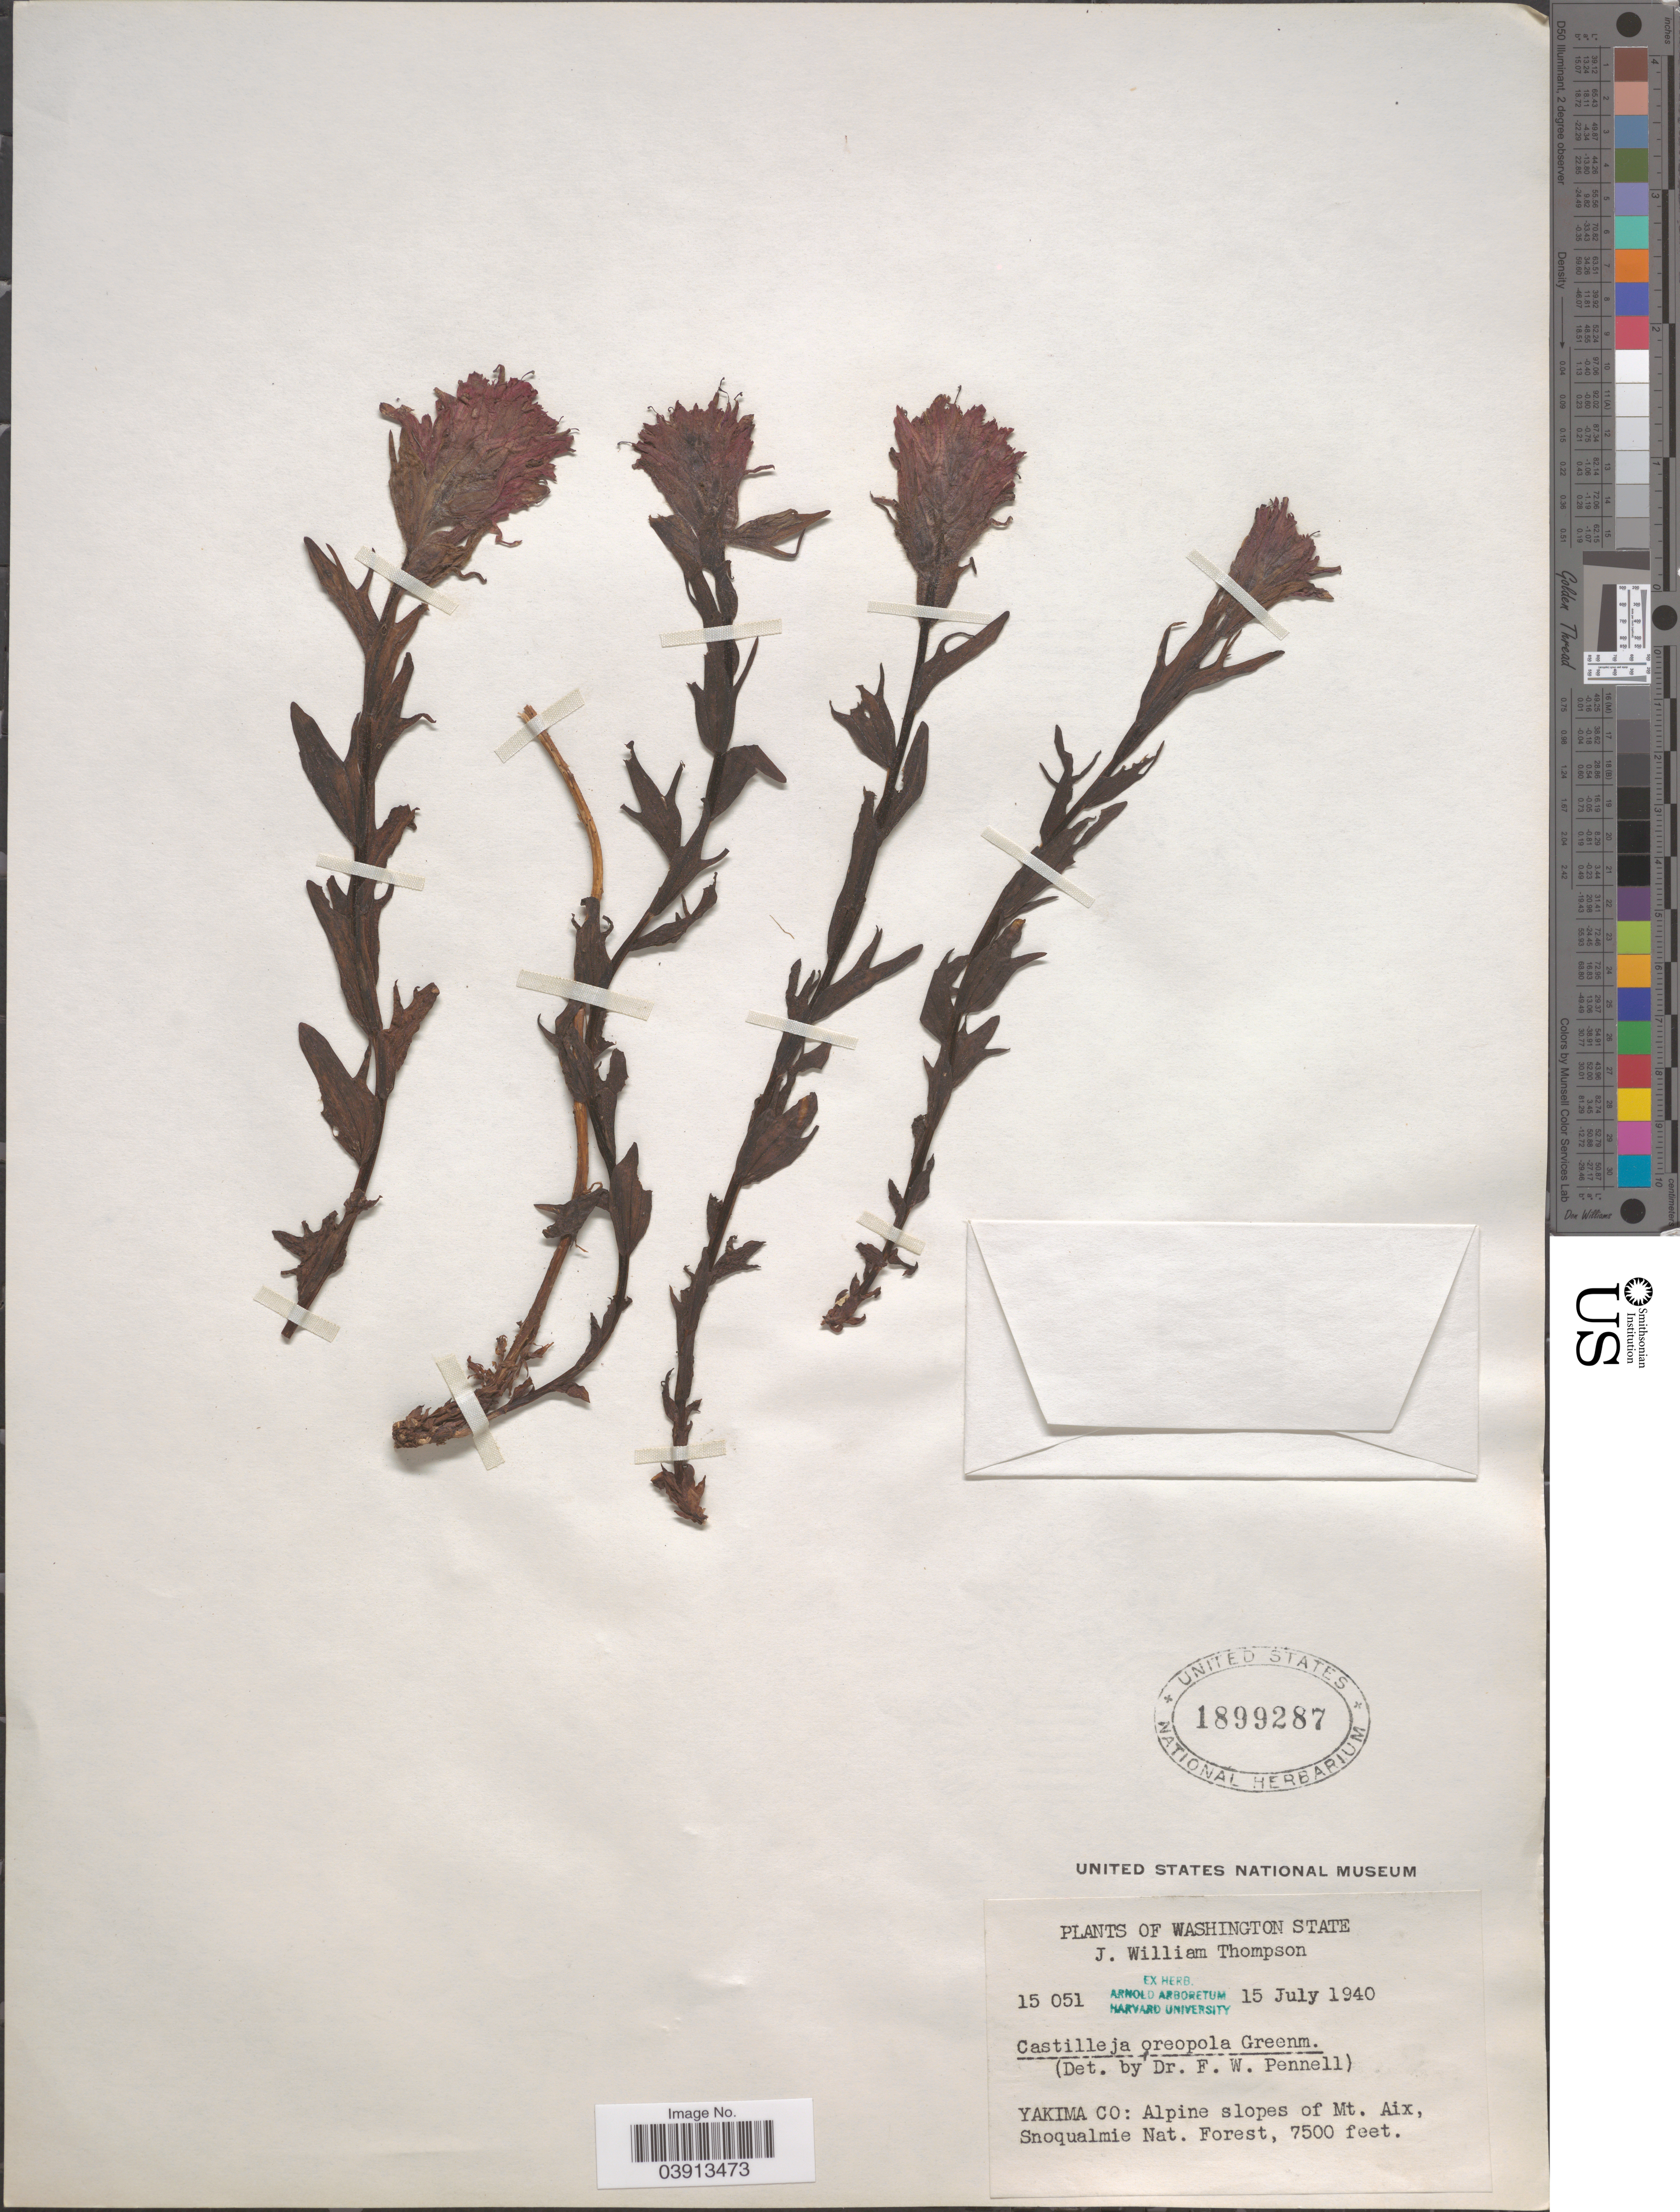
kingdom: Plantae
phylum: Tracheophyta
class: Magnoliopsida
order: Lamiales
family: Orobanchaceae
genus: Castilleja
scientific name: Castilleja parviflora var. oreopola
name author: (Greenm.) Ownbey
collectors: J. W. Thompson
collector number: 15051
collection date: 1940-07-15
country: United States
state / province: Washington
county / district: Yakima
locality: Yakima Co: Alpine slopes of Mt. Aix, Snoqualmie Nat. Forest.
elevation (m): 2286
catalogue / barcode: US 1899287